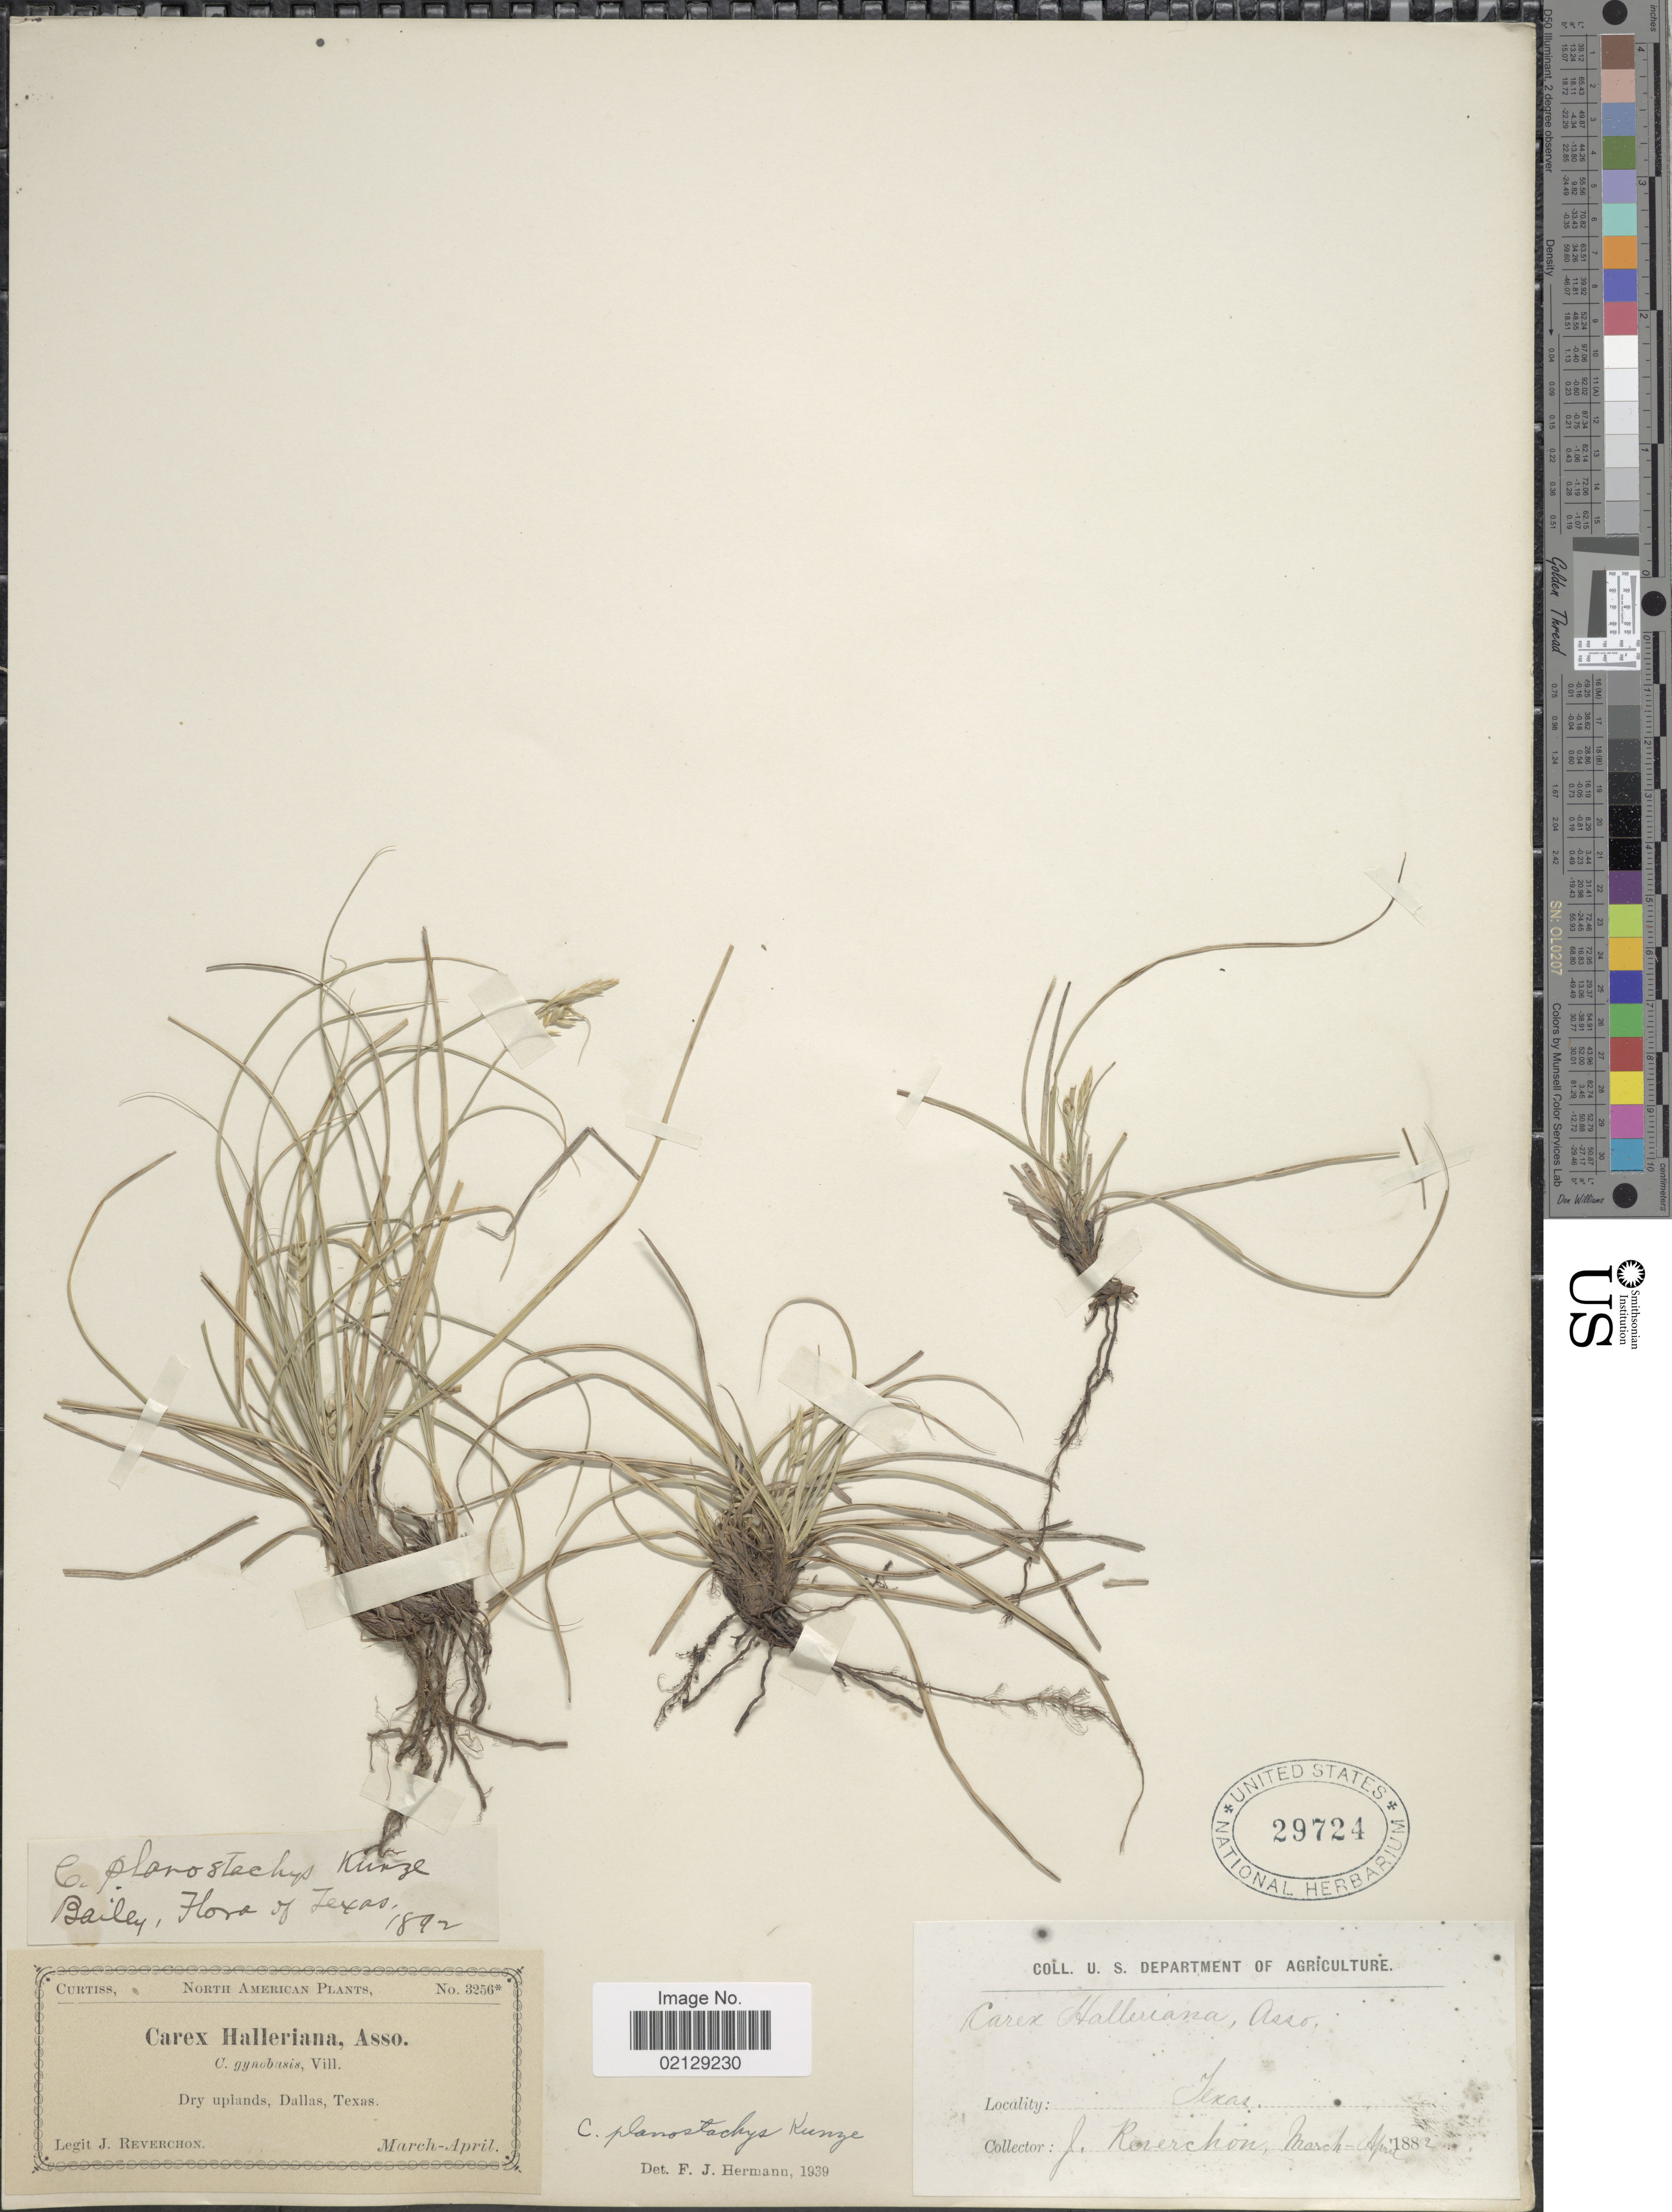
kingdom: Plantae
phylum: Tracheophyta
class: Liliopsida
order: Poales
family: Cyperaceae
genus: Carex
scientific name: Carex planostachys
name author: Kunze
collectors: J. Reverchon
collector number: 3256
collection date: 1882-03/1882-04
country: United States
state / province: Texas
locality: Dry uplands, Dallas, Texas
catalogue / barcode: US 29724